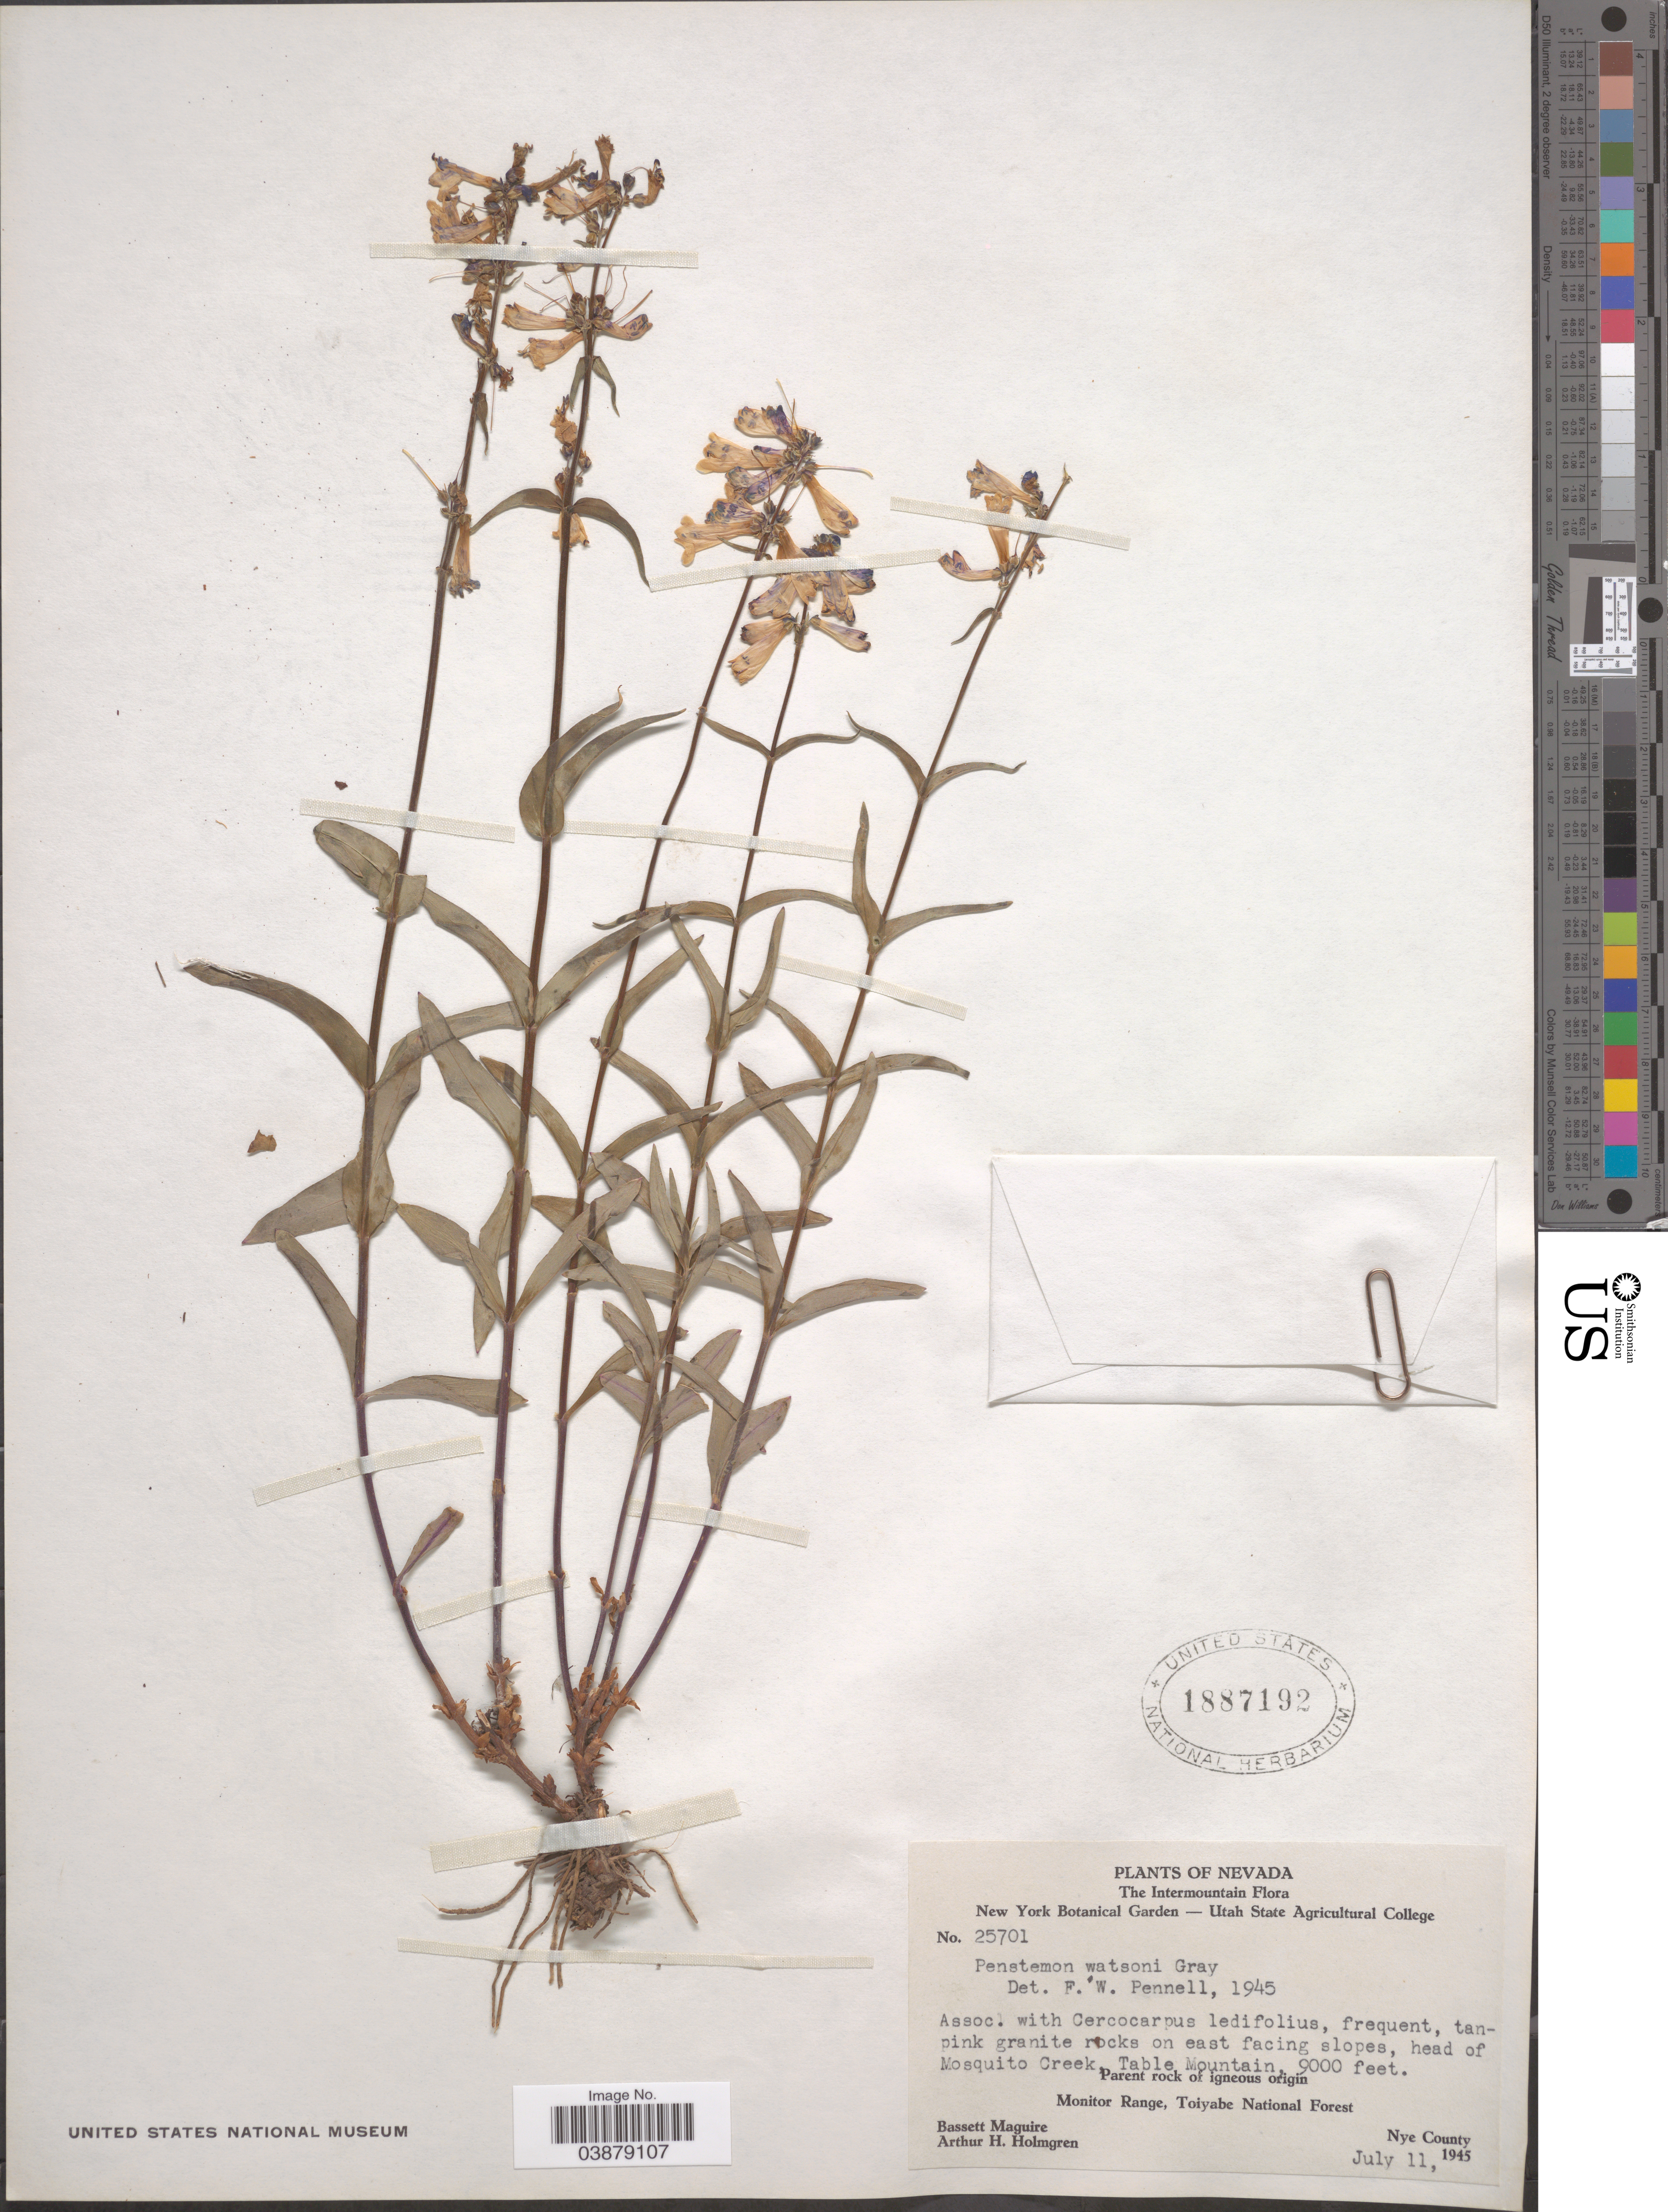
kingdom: Plantae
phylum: Tracheophyta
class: Magnoliopsida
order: Lamiales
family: Plantaginaceae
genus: Penstemon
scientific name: Penstemon watsonii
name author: A. Gray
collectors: B. Maguire & A. H. Holmgren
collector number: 25701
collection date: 1945-07-11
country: United States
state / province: Nevada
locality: The Intermountain. On east facing slopes, head of Mosquito Creek, Table Mountain, Monitor Range, Toiyabe National Forest. Nye County.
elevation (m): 2743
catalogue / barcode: US 1887192